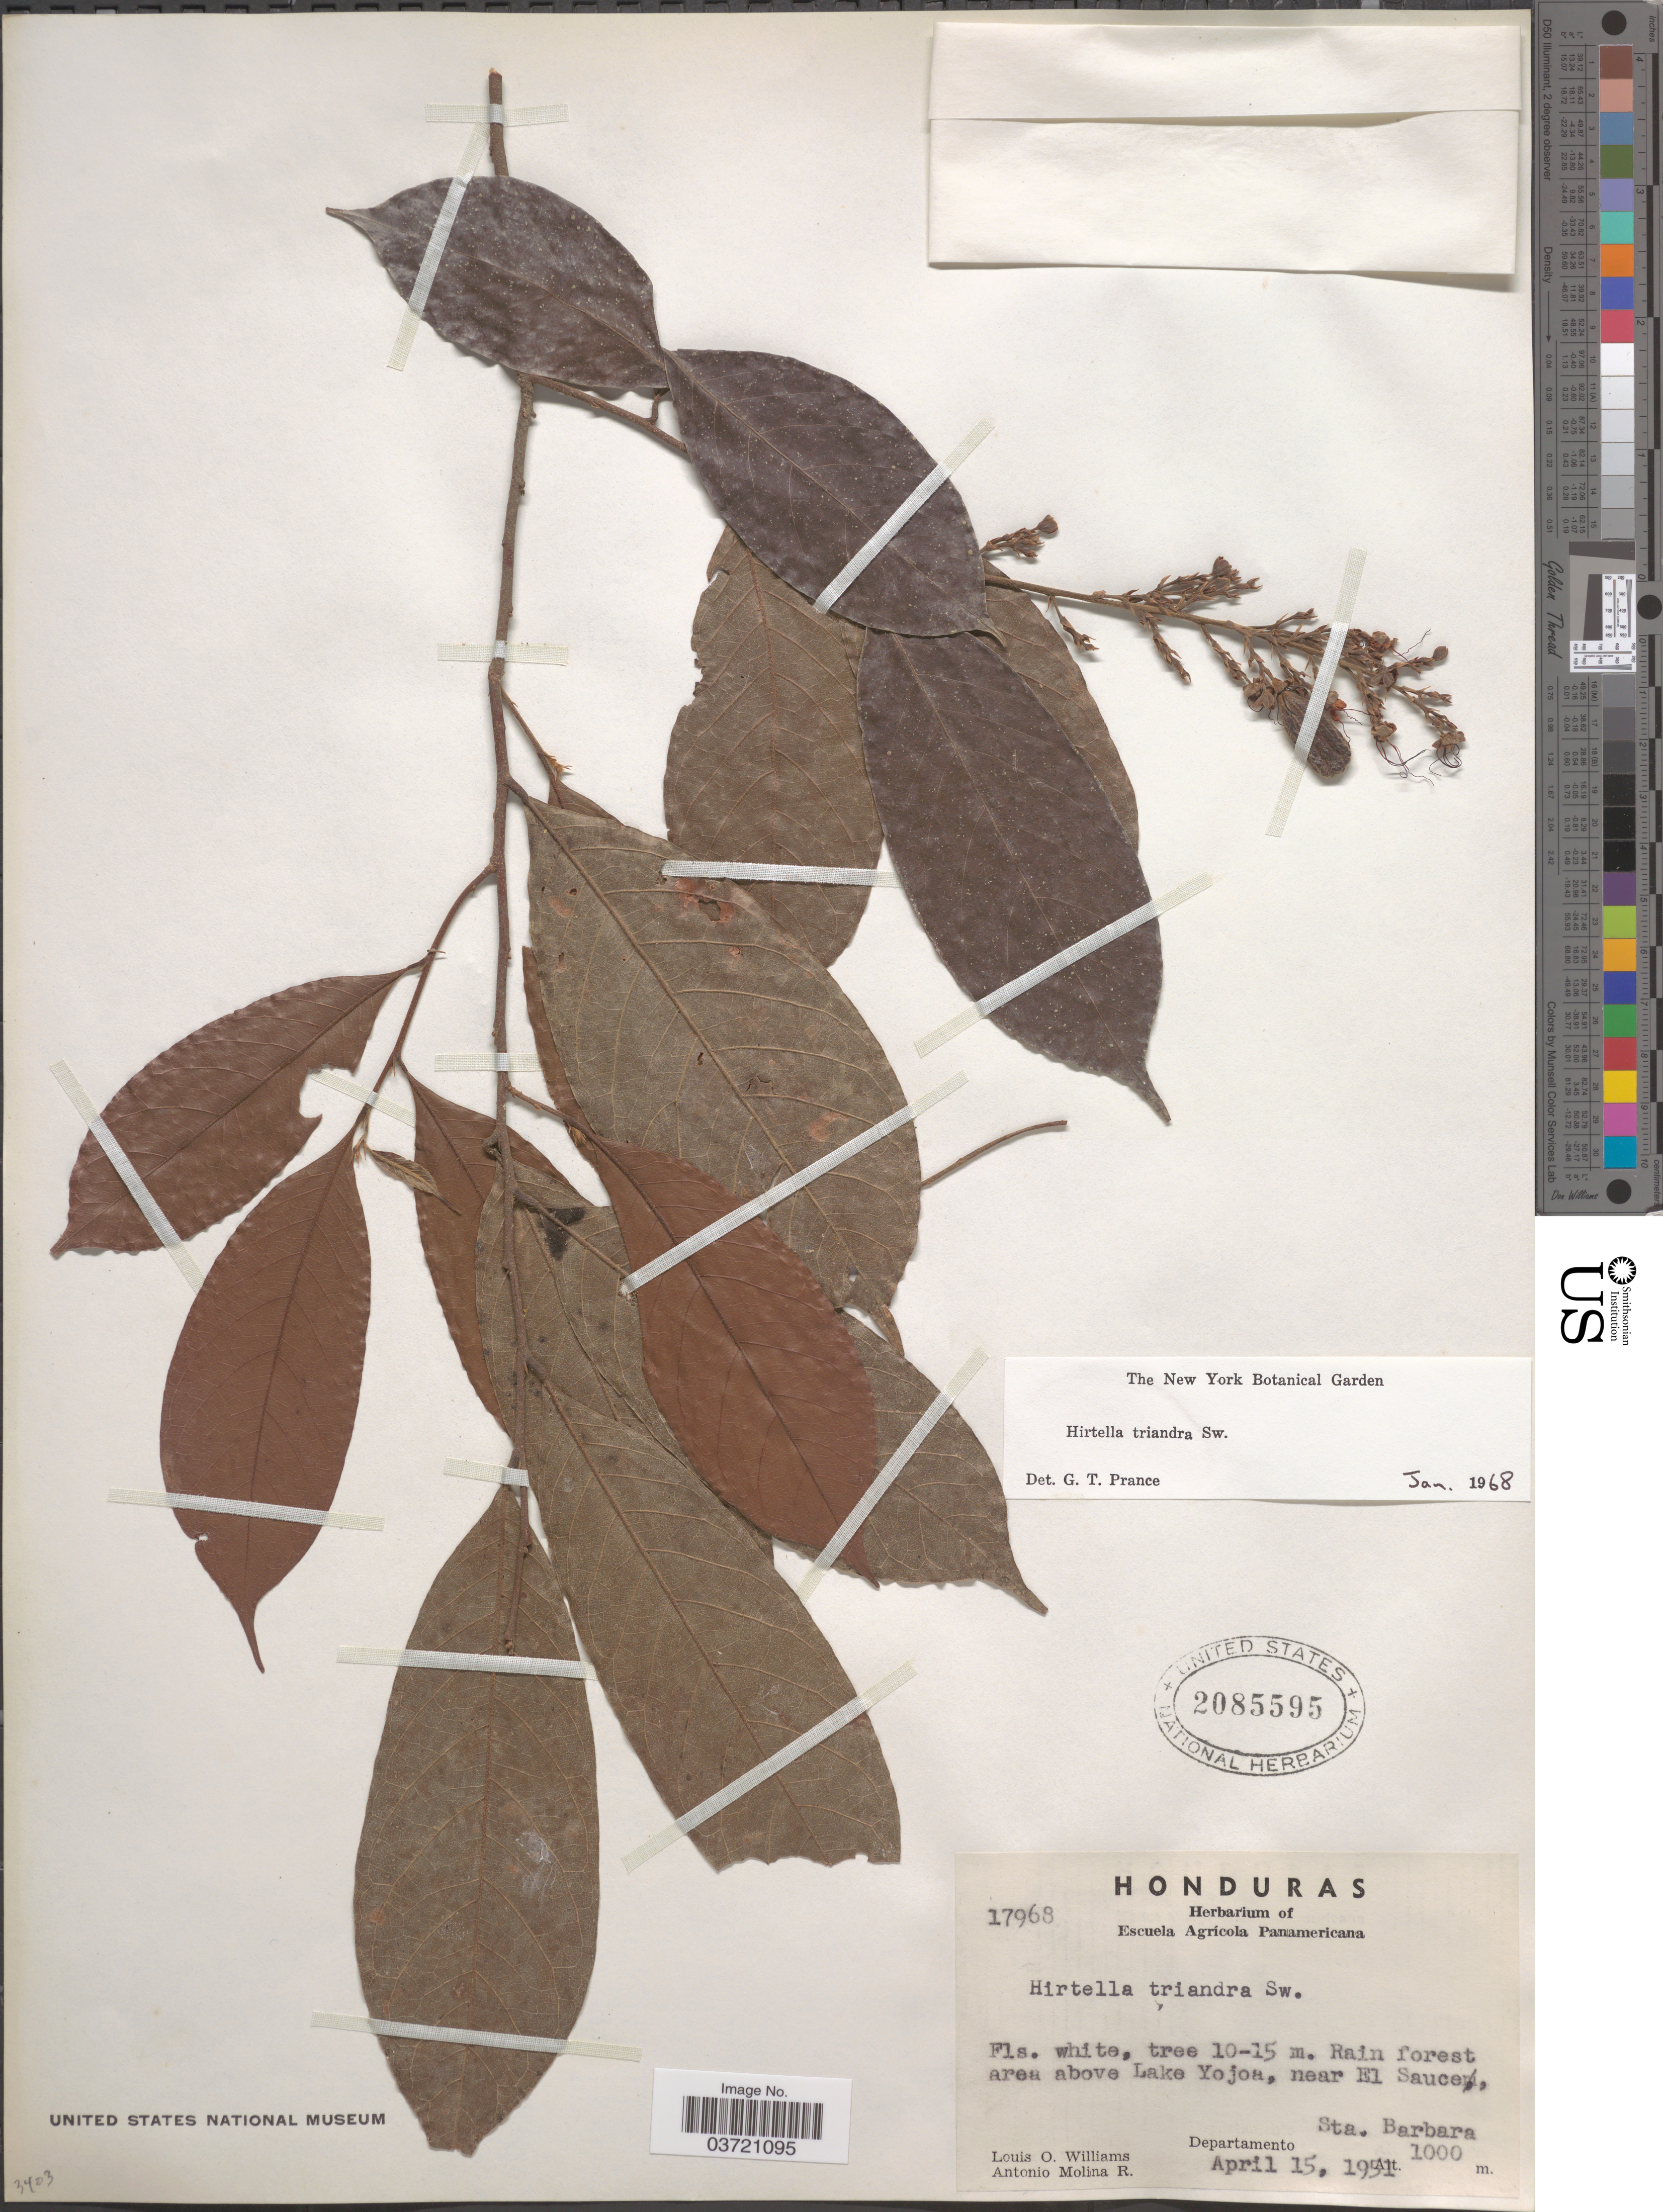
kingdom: Plantae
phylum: Tracheophyta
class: Magnoliopsida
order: Malpighiales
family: Chrysobalanaceae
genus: Hirtella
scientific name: Hirtella triandra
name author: Sw.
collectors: L. O. Williams & A. Molina R.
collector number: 17968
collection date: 1951-04-15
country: Honduras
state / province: Santa Barbara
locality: Rain forest area above Lake Yojoa, near El Sauce, Departamento Sta. Barbara.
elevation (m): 1000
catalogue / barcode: US 2085595